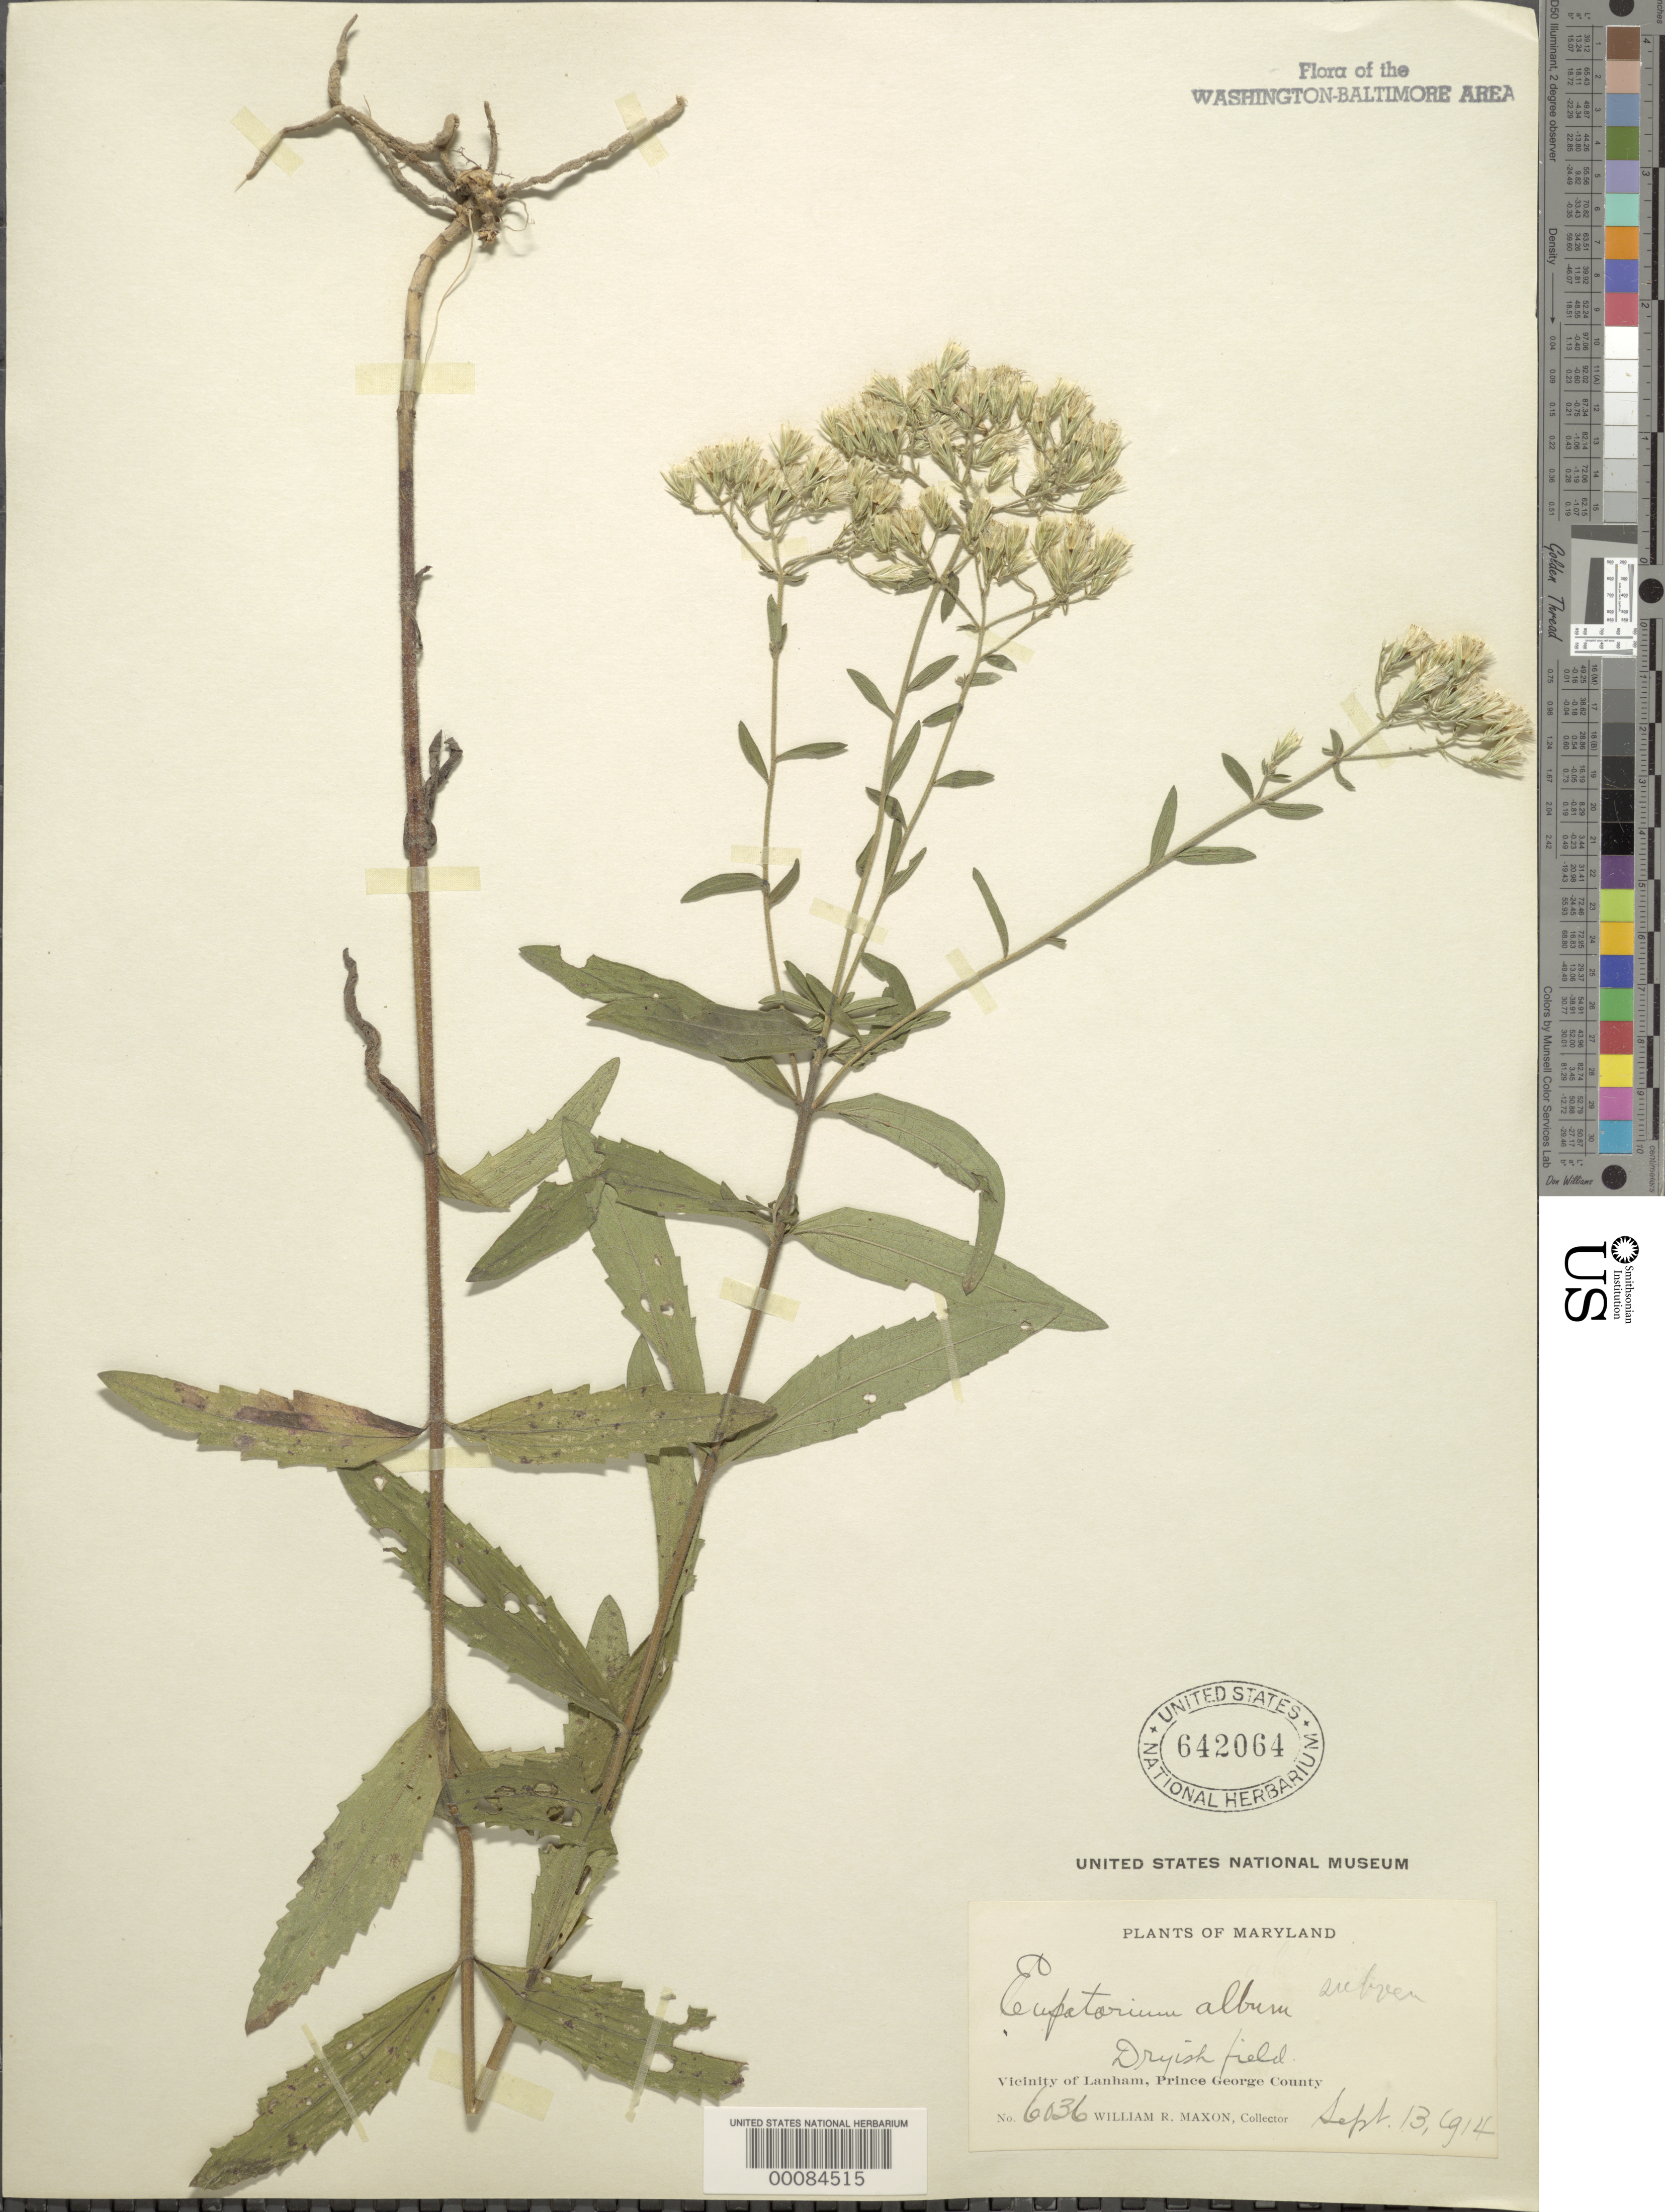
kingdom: Plantae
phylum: Tracheophyta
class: Magnoliopsida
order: Asterales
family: Asteraceae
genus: Eupatorium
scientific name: Eupatorium album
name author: L.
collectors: W. R. Maxon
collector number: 6036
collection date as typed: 13 Sep 1914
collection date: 1914-09-13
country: United States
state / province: Maryland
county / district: Prince George's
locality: Lanham vicinity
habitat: Dryish woods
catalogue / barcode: US 642064